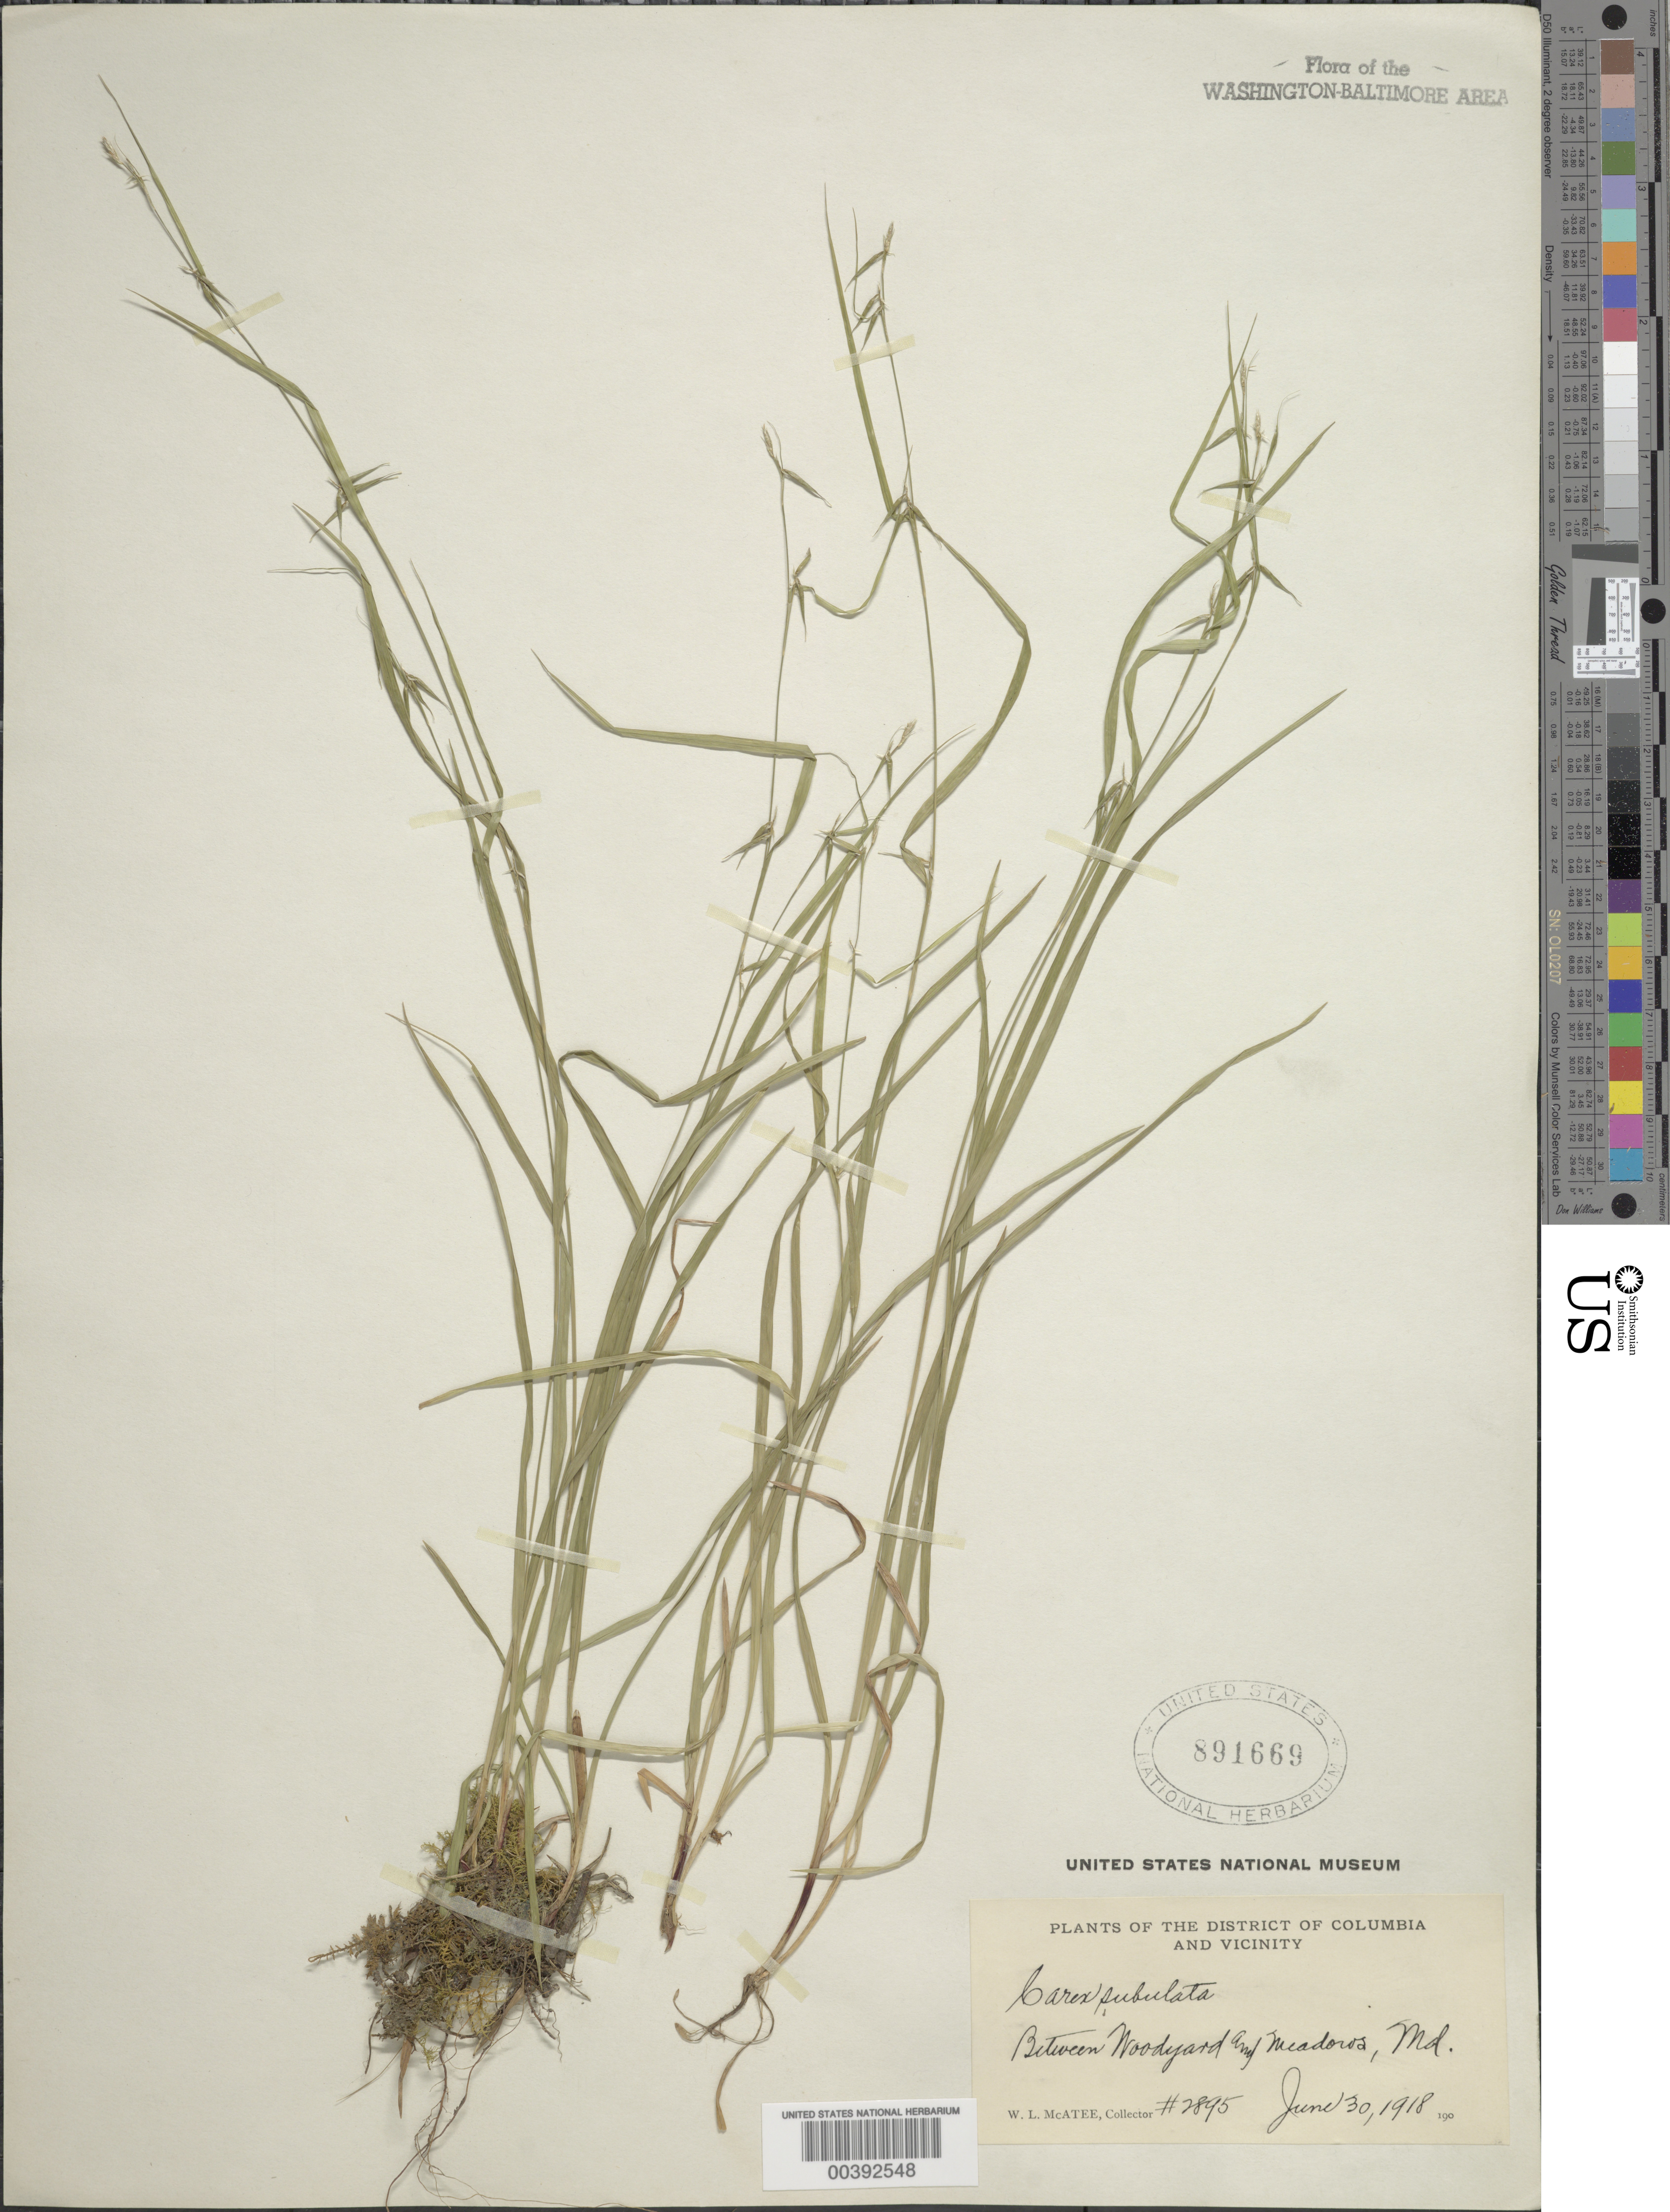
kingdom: Plantae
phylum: Tracheophyta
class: Liliopsida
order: Poales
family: Cyperaceae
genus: Carex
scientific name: Carex collinsii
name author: Nutt.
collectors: W. McAtee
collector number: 2895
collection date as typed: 30 Jun 1918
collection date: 1918-06-30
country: United States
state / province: Maryland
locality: between woodyard and meadows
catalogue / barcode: US 891669